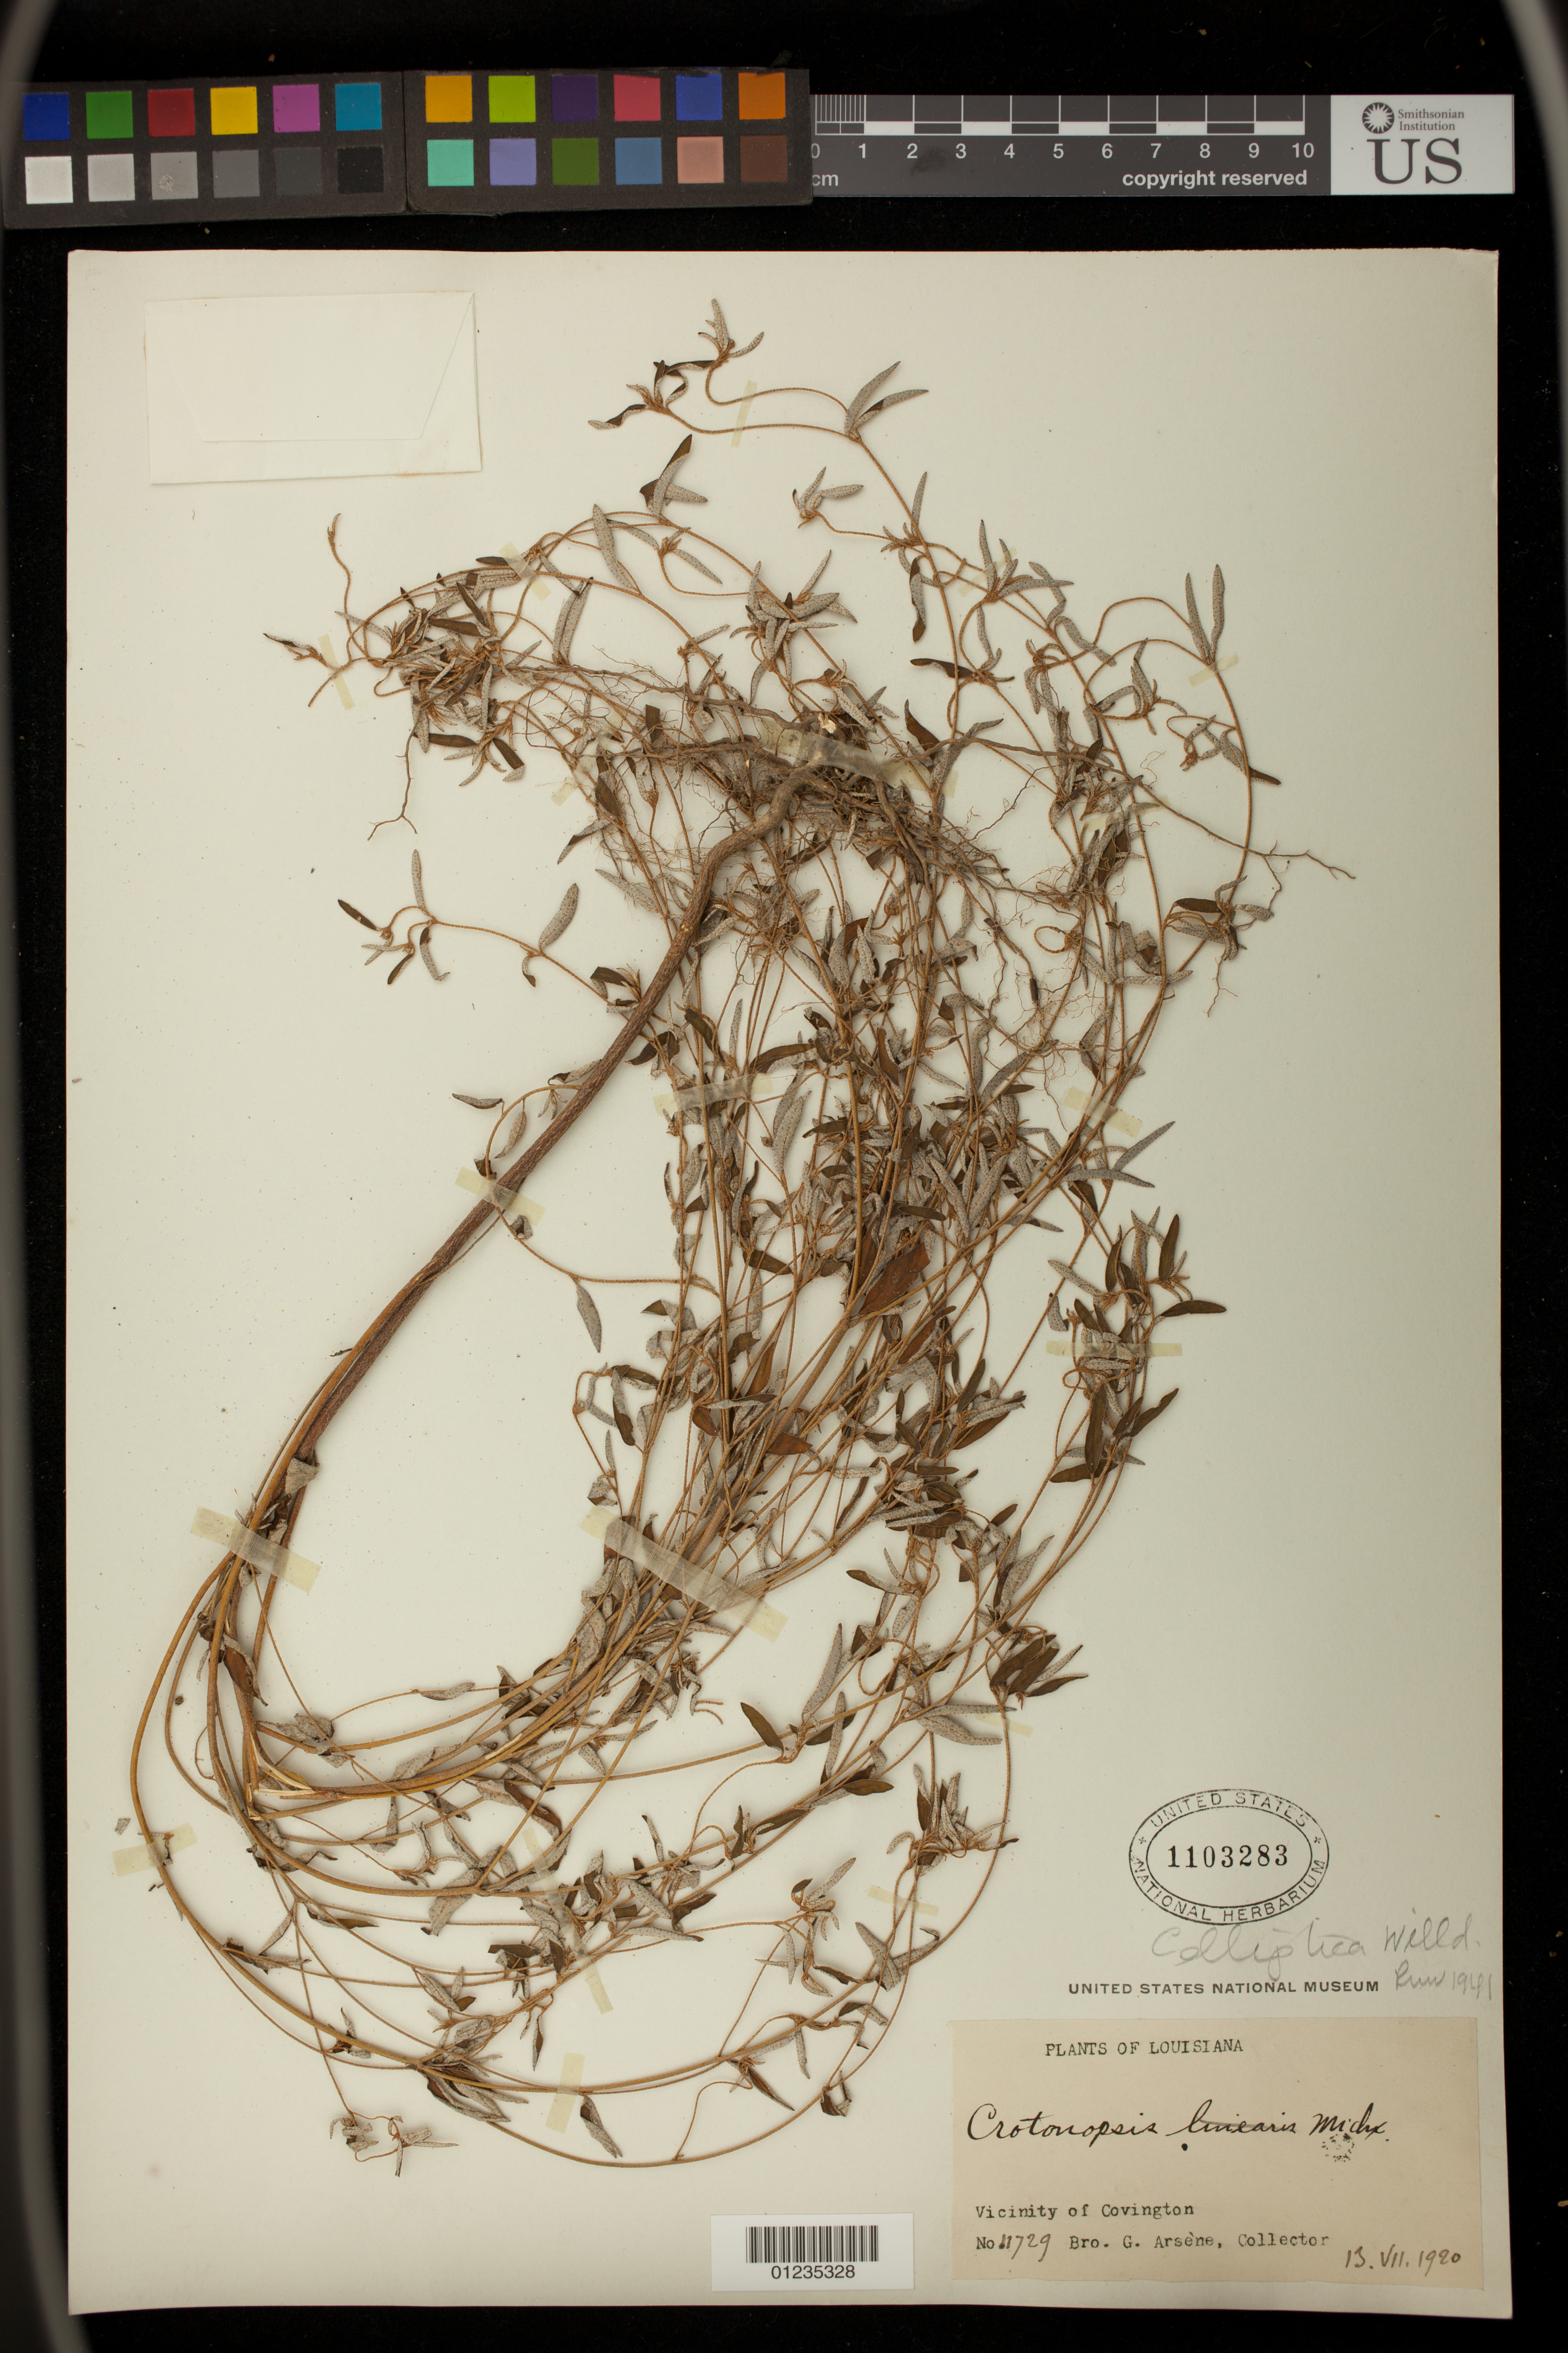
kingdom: Plantae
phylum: Tracheophyta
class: Magnoliopsida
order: Malpighiales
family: Euphorbiaceae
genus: Crotonopsis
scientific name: Crotonopsis elliptica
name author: Willd.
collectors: Bro. G. Arsène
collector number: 11729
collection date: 1920-07-13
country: United States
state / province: Louisiana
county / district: Saint Tammy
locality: Vicinity of Covington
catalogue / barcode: US 1103283